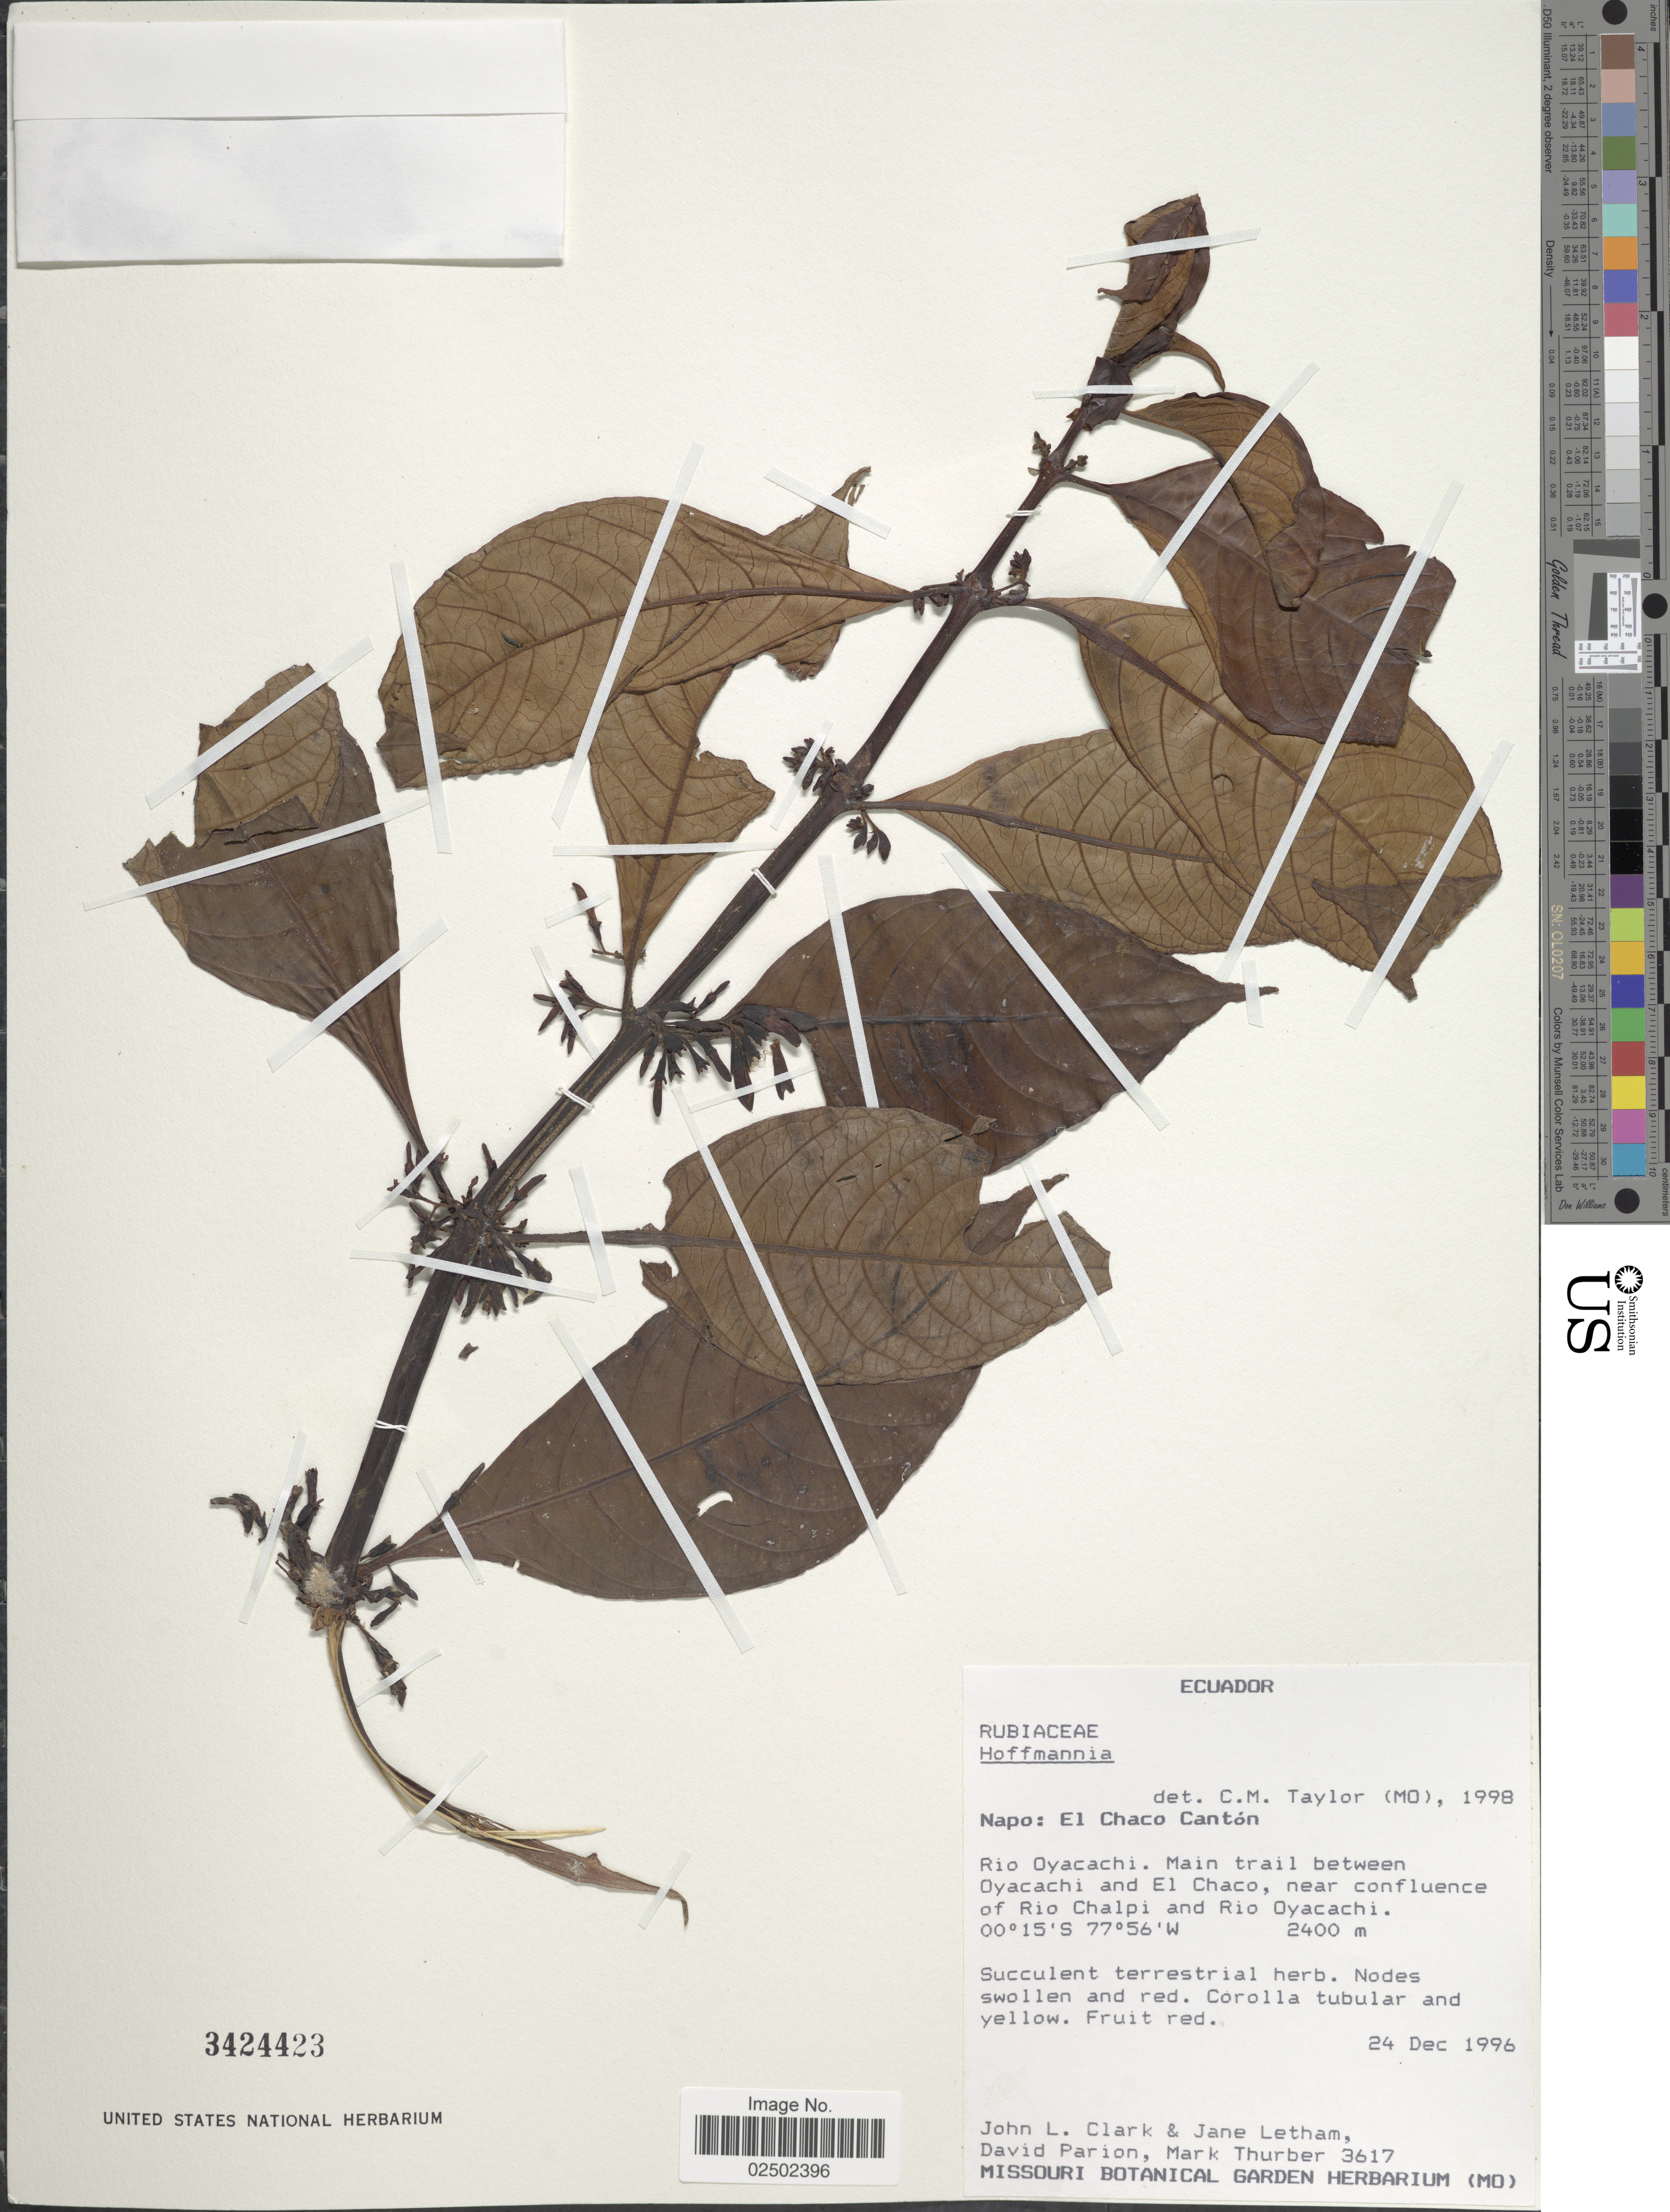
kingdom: Plantae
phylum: Tracheophyta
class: Magnoliopsida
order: Gentianales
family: Rubiaceae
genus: Hoffmannia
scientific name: Hoffmannia sp.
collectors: J. L. Clark, J. Letham, D. Parion & M. Thurber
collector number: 3617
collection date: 1996-12-24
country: Ecuador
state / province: Napo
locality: El Chaco Canton. Rio Oyacachi: Main trail between Oyacachi and El Chaco, near confluence of Rio Chalpi and Rio Oyacachi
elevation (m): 2400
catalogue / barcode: US 3424423